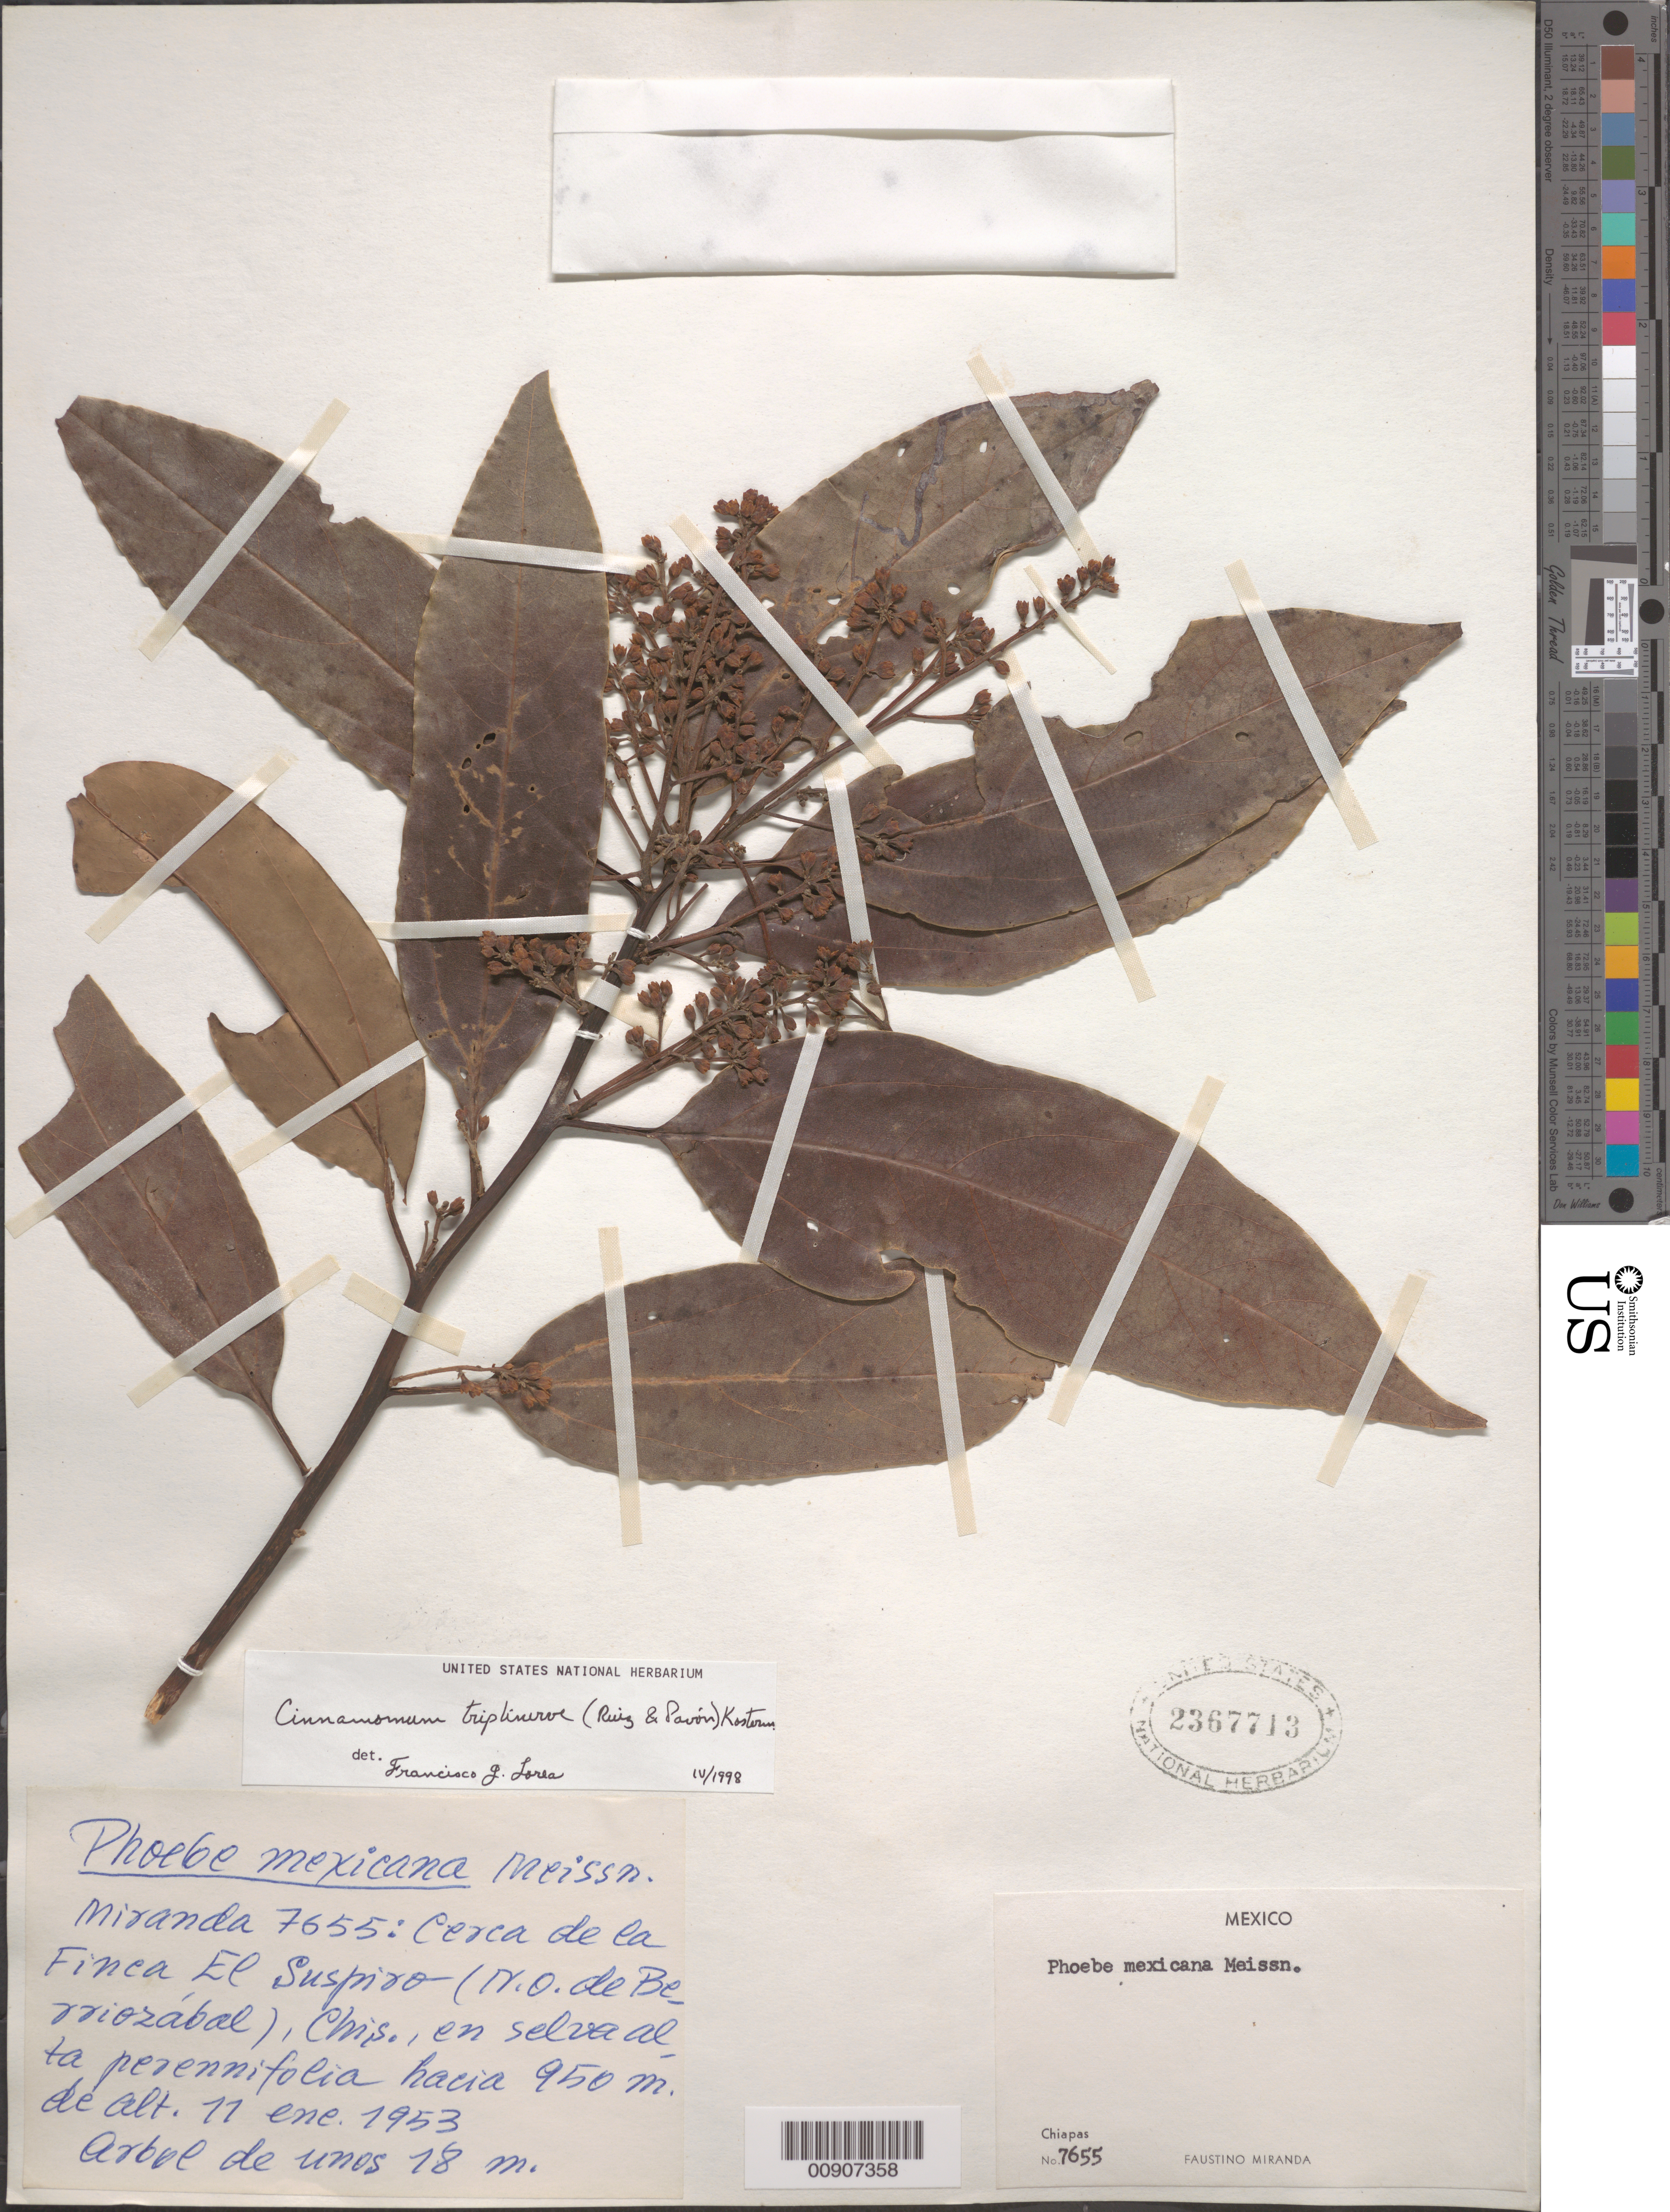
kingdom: Plantae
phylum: Tracheophyta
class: Magnoliopsida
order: Laurales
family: Lauraceae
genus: Cinnamomum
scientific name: Cinnamomum triplinerve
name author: (Ruiz & Pav.) Kosterm.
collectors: Miranda G., F.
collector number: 7655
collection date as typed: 11 Jan 1953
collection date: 1953-01-11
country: Mexico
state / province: Chiapas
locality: Cerca de la Finca El Suspiro (N.O. de Berriozábal), Chiapas.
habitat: Selva perennifolia.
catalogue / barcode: US 2367713